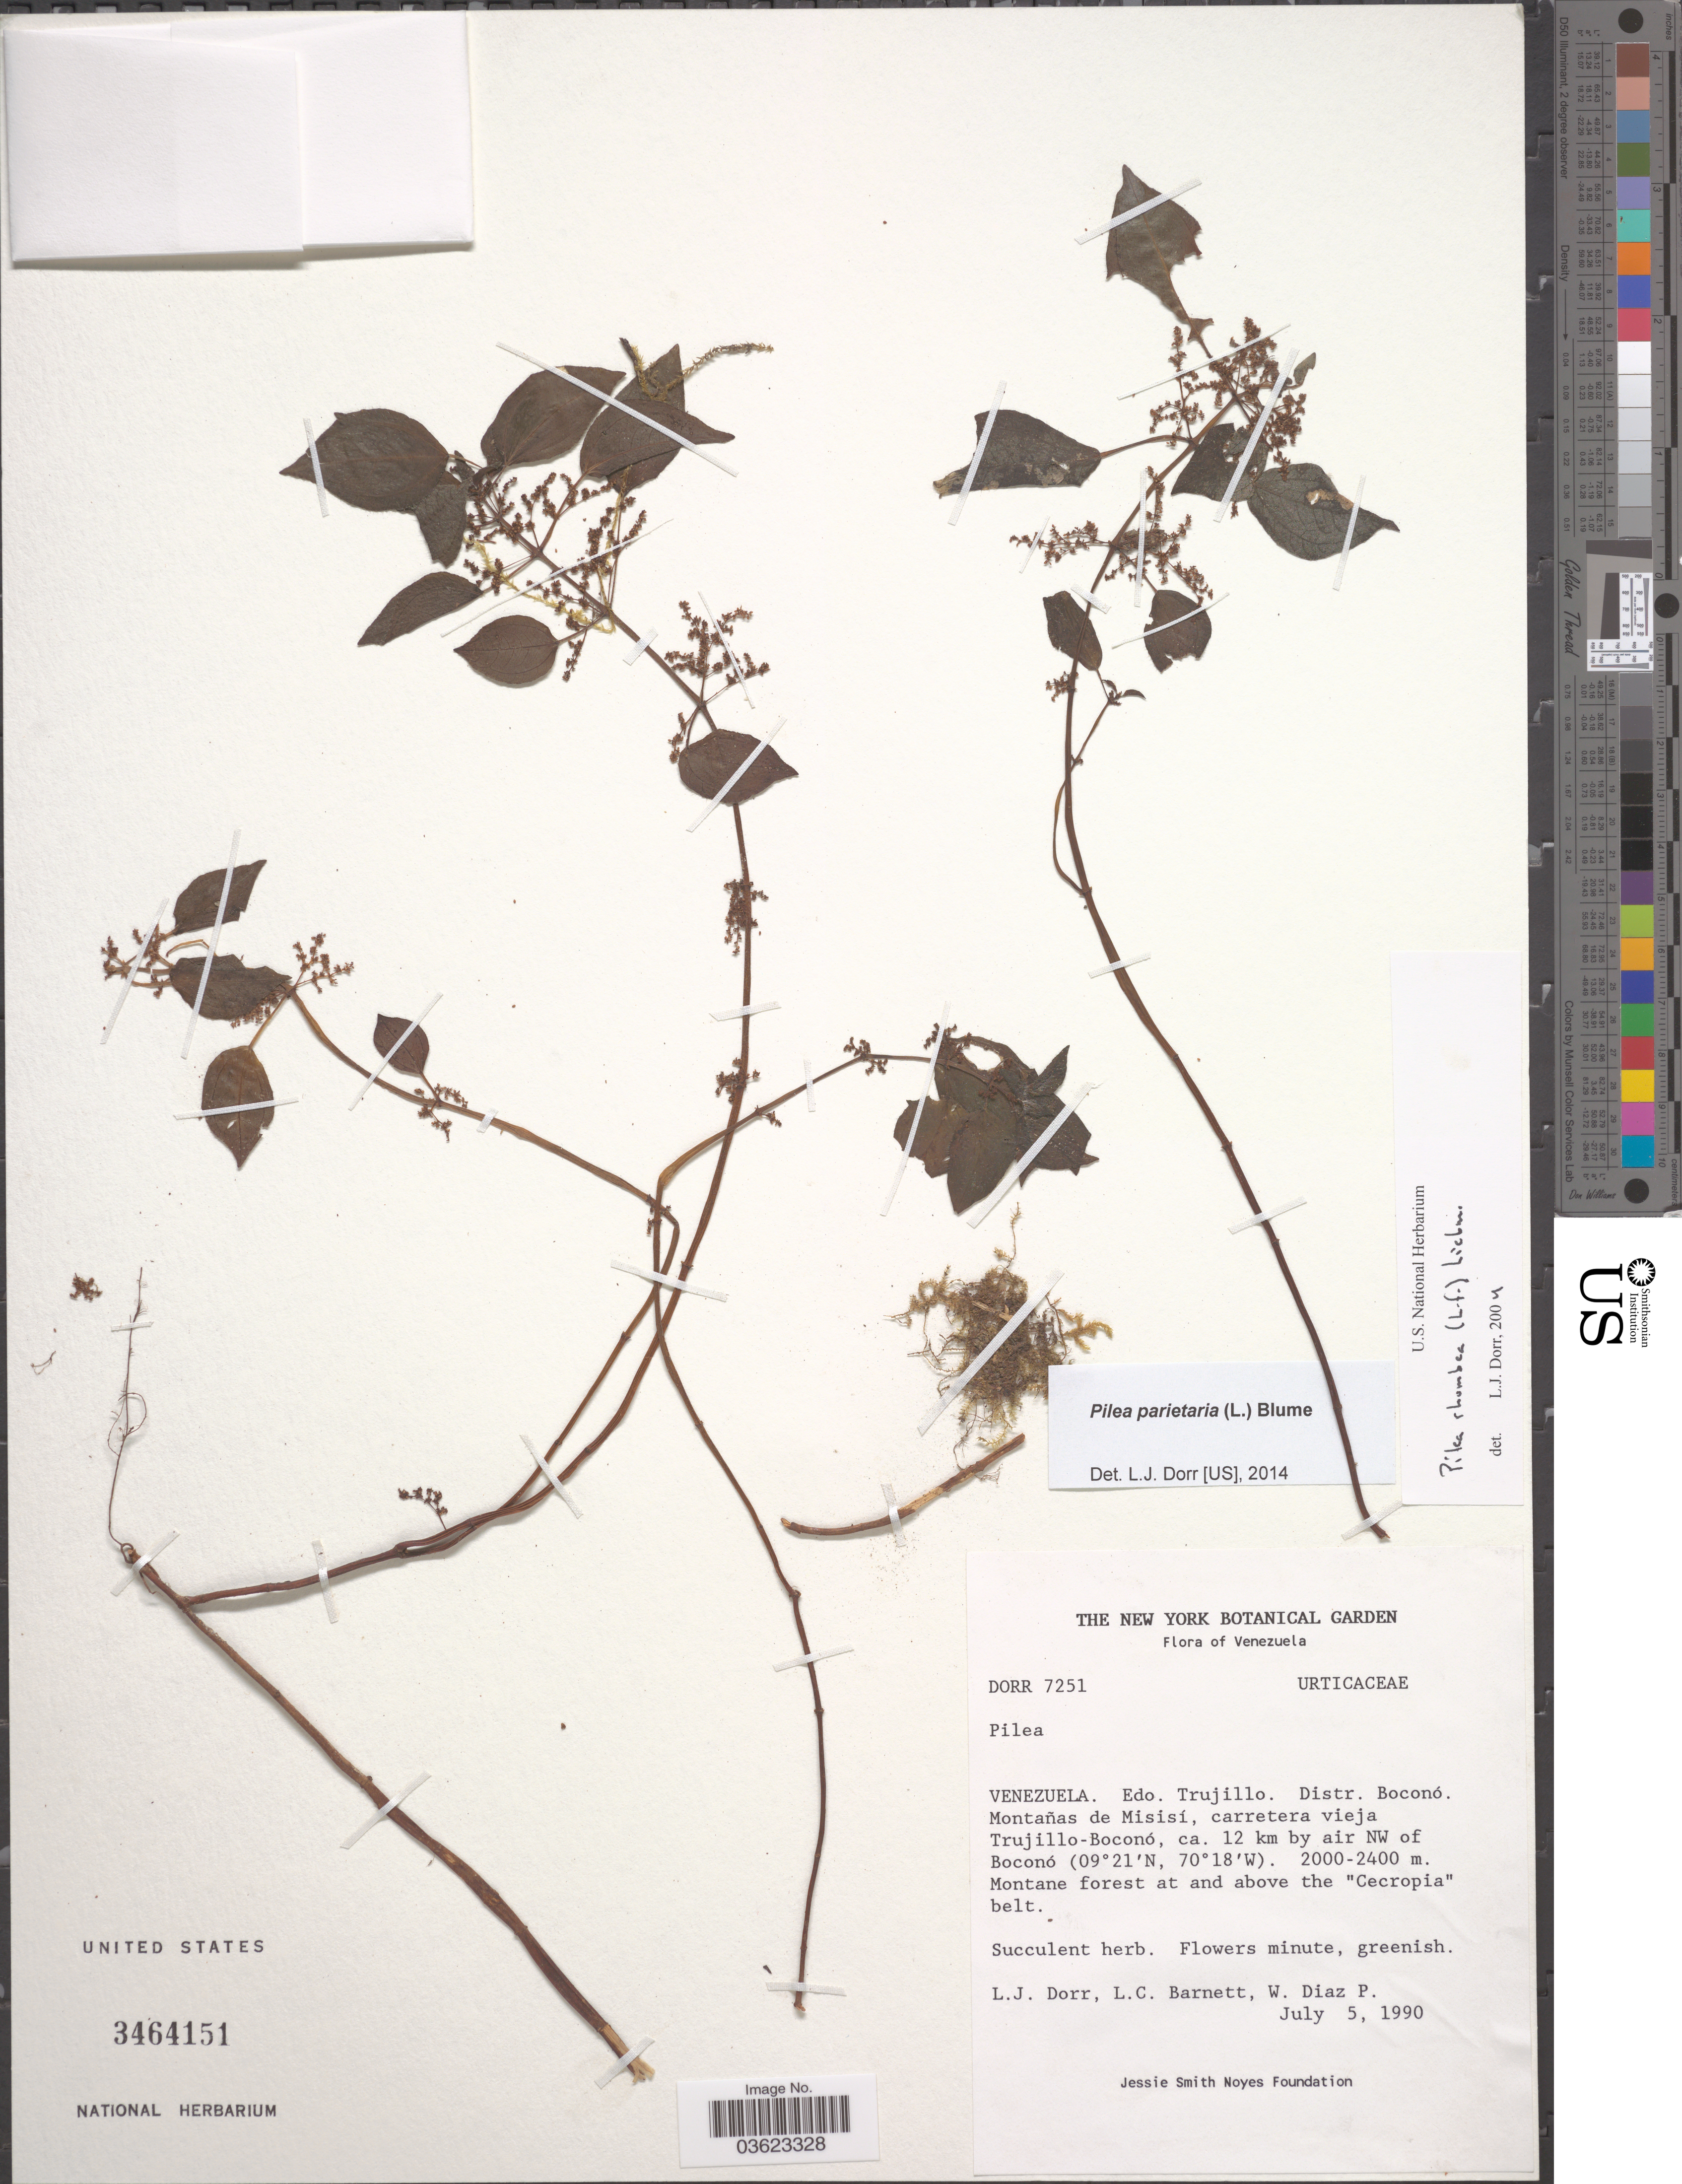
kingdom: Plantae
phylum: Tracheophyta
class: Magnoliopsida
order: Rosales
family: Urticaceae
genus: Pilea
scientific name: Pilea parietaria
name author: (L.) Blume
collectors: L. J. Dorr, L. C. Barnett & W. Díaz P.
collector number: Dorr7251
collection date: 1990-07-05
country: Venezuela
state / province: Trujillo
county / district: Boconó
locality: Montañas de Misisí, carretera vieja Trujillo-Boconó, ca. 12 km by air NW of Boconó.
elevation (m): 2000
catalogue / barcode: US 3464151